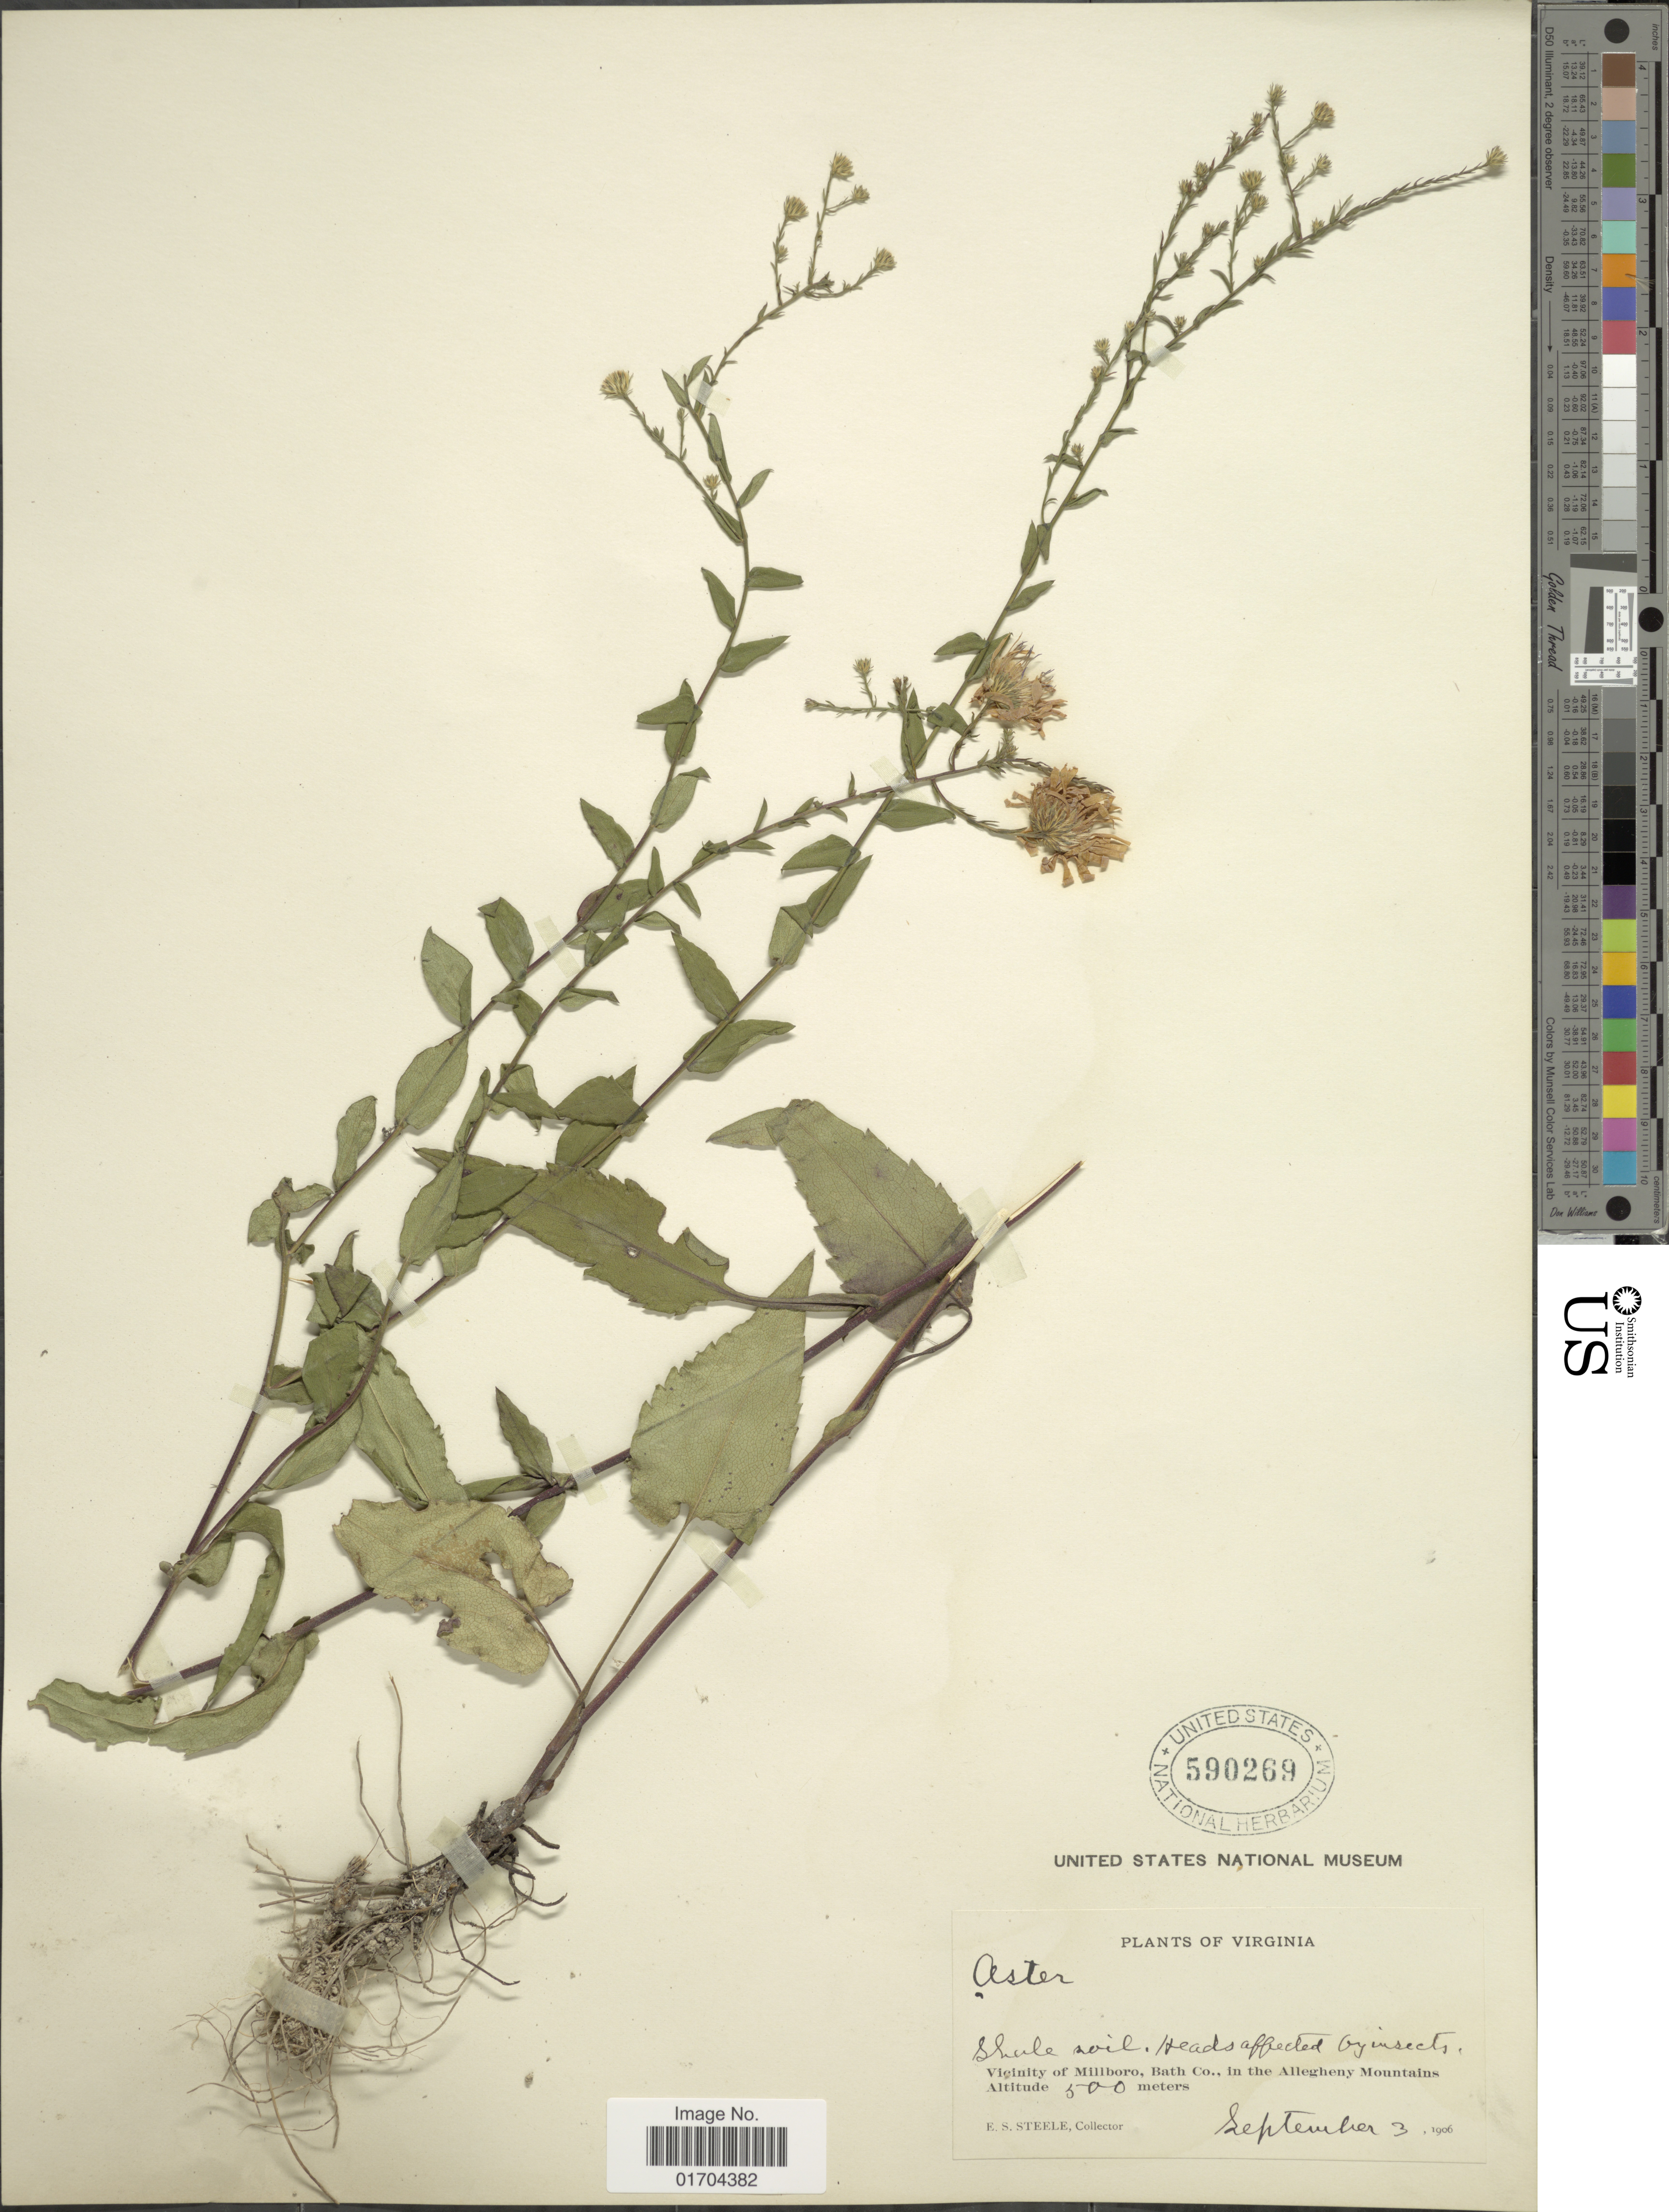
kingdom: Plantae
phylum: Tracheophyta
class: Magnoliopsida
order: Asterales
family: Asteraceae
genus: Symphyotrichum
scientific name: Symphyotrichum sp.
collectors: E. Steele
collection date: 1906-09-03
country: United States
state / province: Virginia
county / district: Bath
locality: Vicinity of Millboro, Bath Co., in the Allegheny Mountains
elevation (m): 500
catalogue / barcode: US 590269